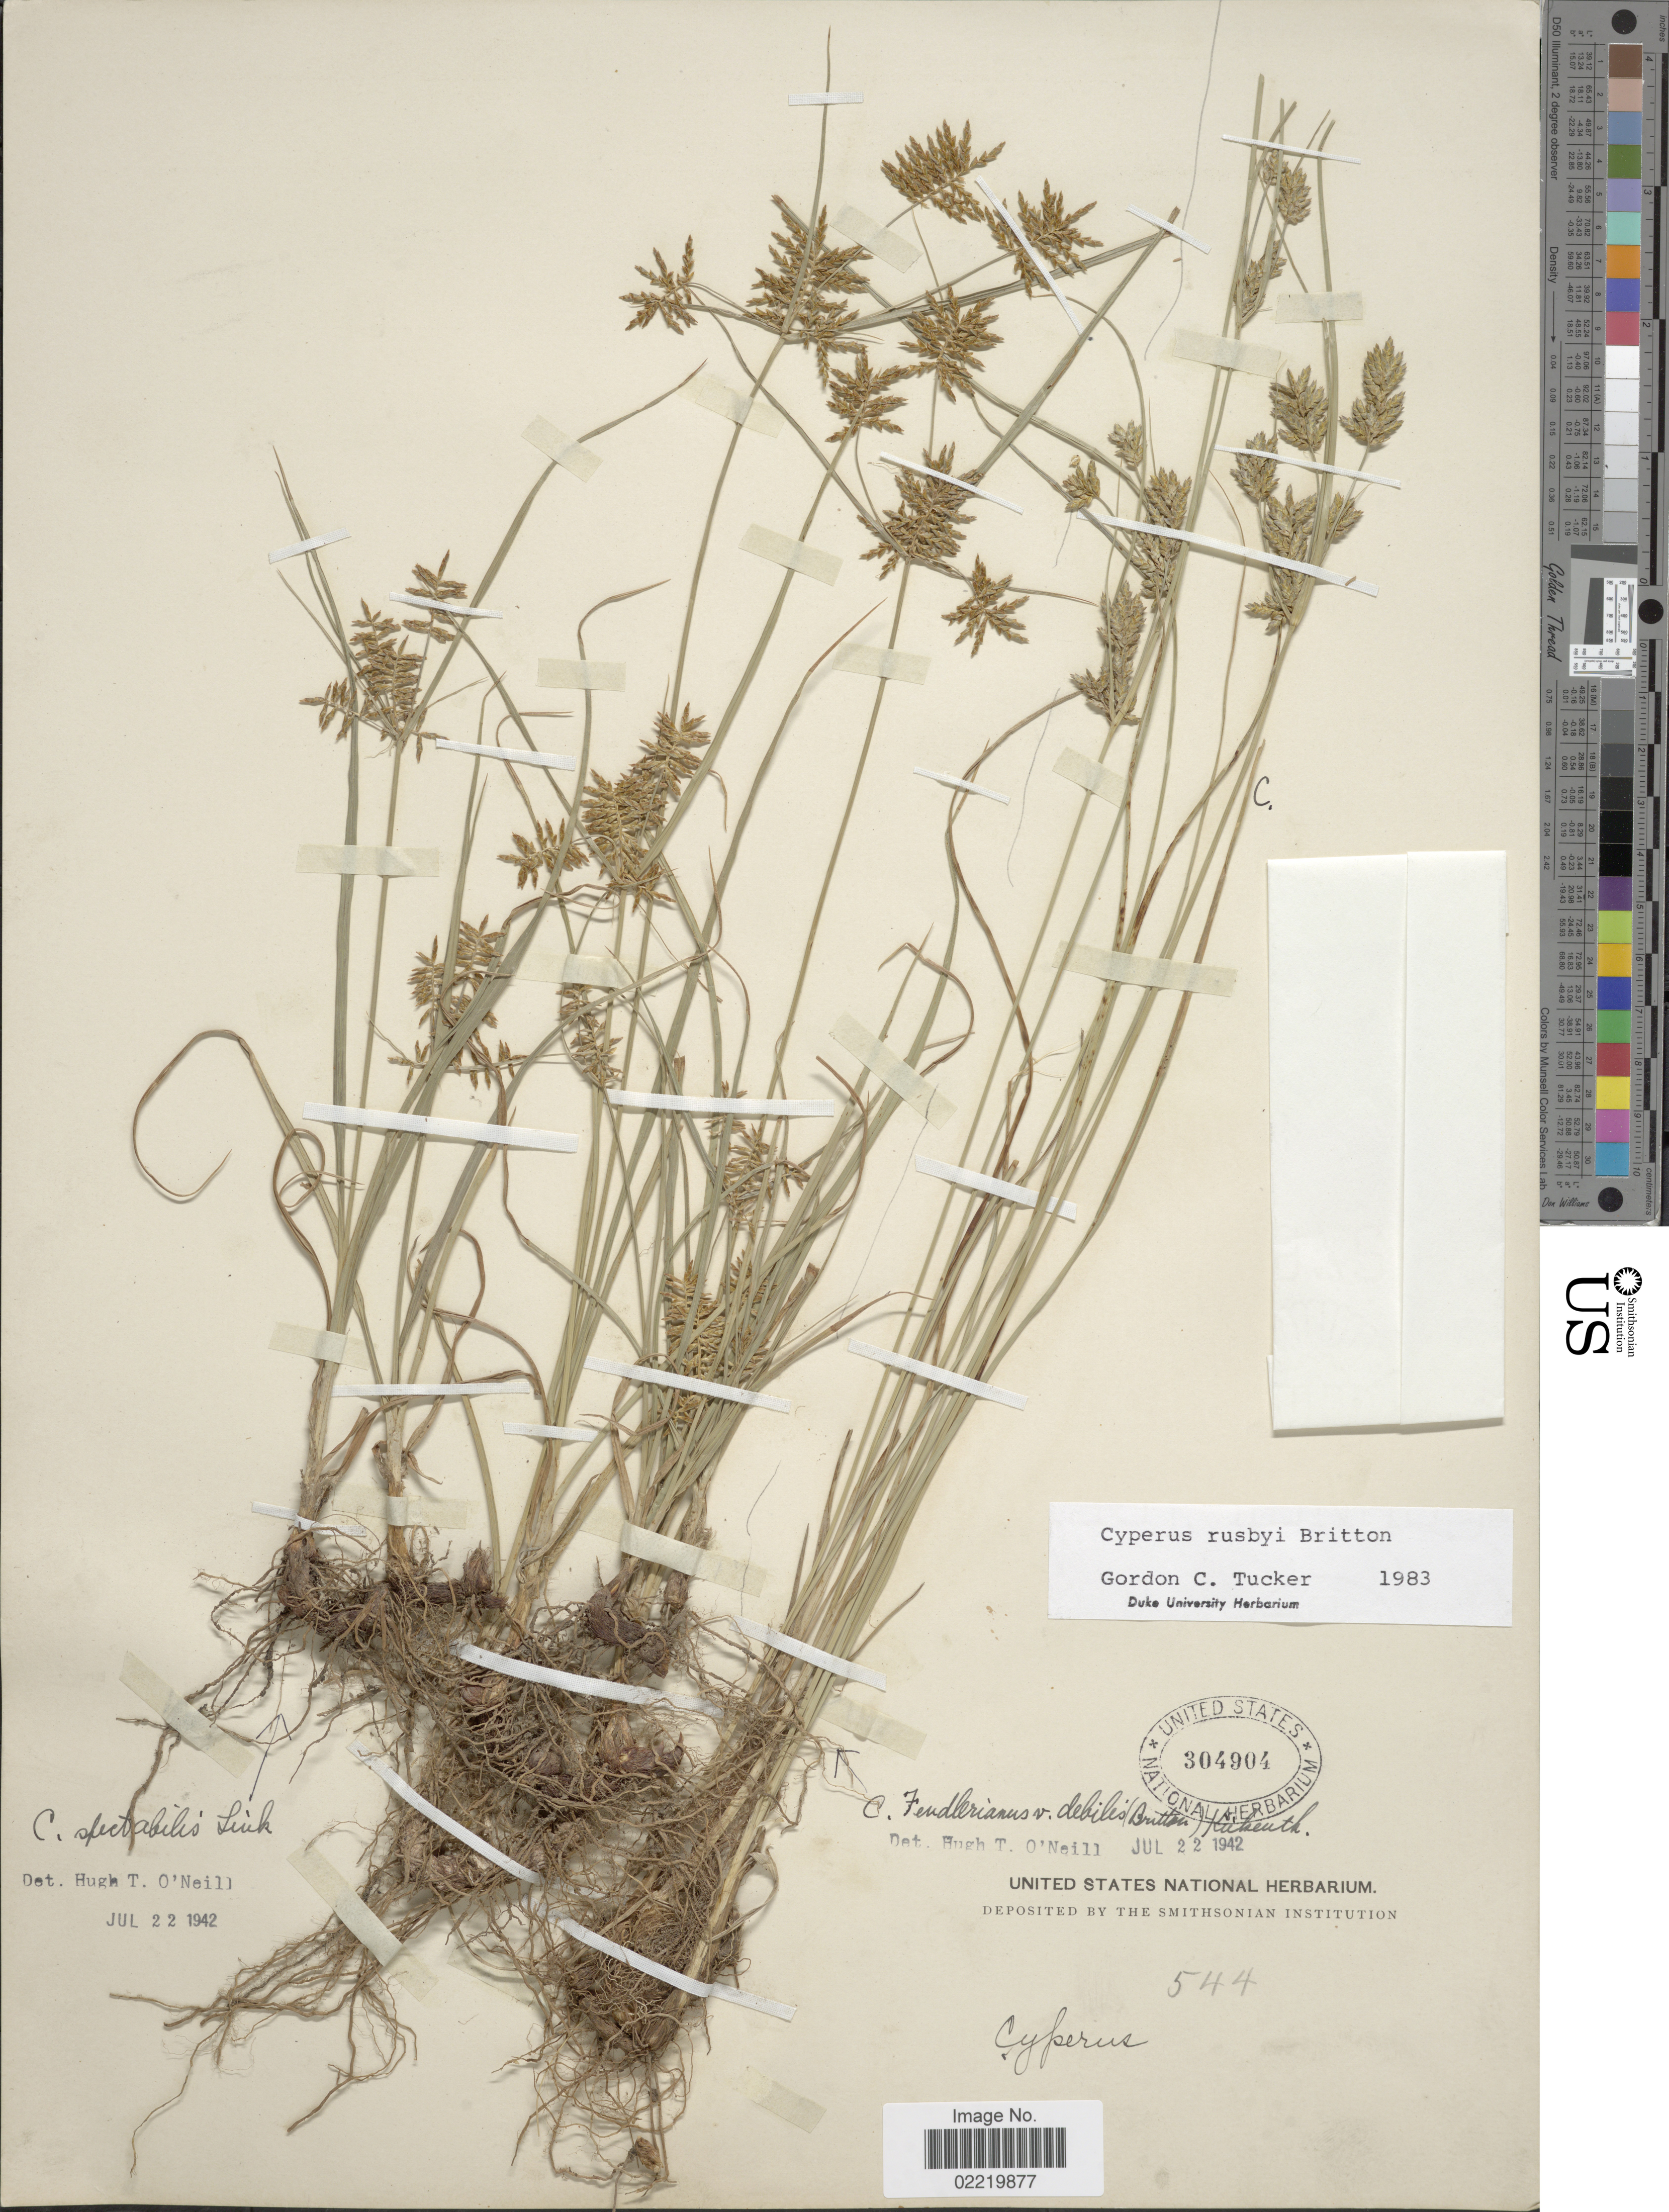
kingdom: Plantae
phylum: Tracheophyta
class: Liliopsida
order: Poales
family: Cyperaceae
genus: Cyperus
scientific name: Cyperus sphaerolepis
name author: Boeckeler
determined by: Strong, Mark T., (BOT), Smithsonian Institution - National Museum of Natural History (UNITED STATES)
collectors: ex herb. United States National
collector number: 544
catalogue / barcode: US 304904